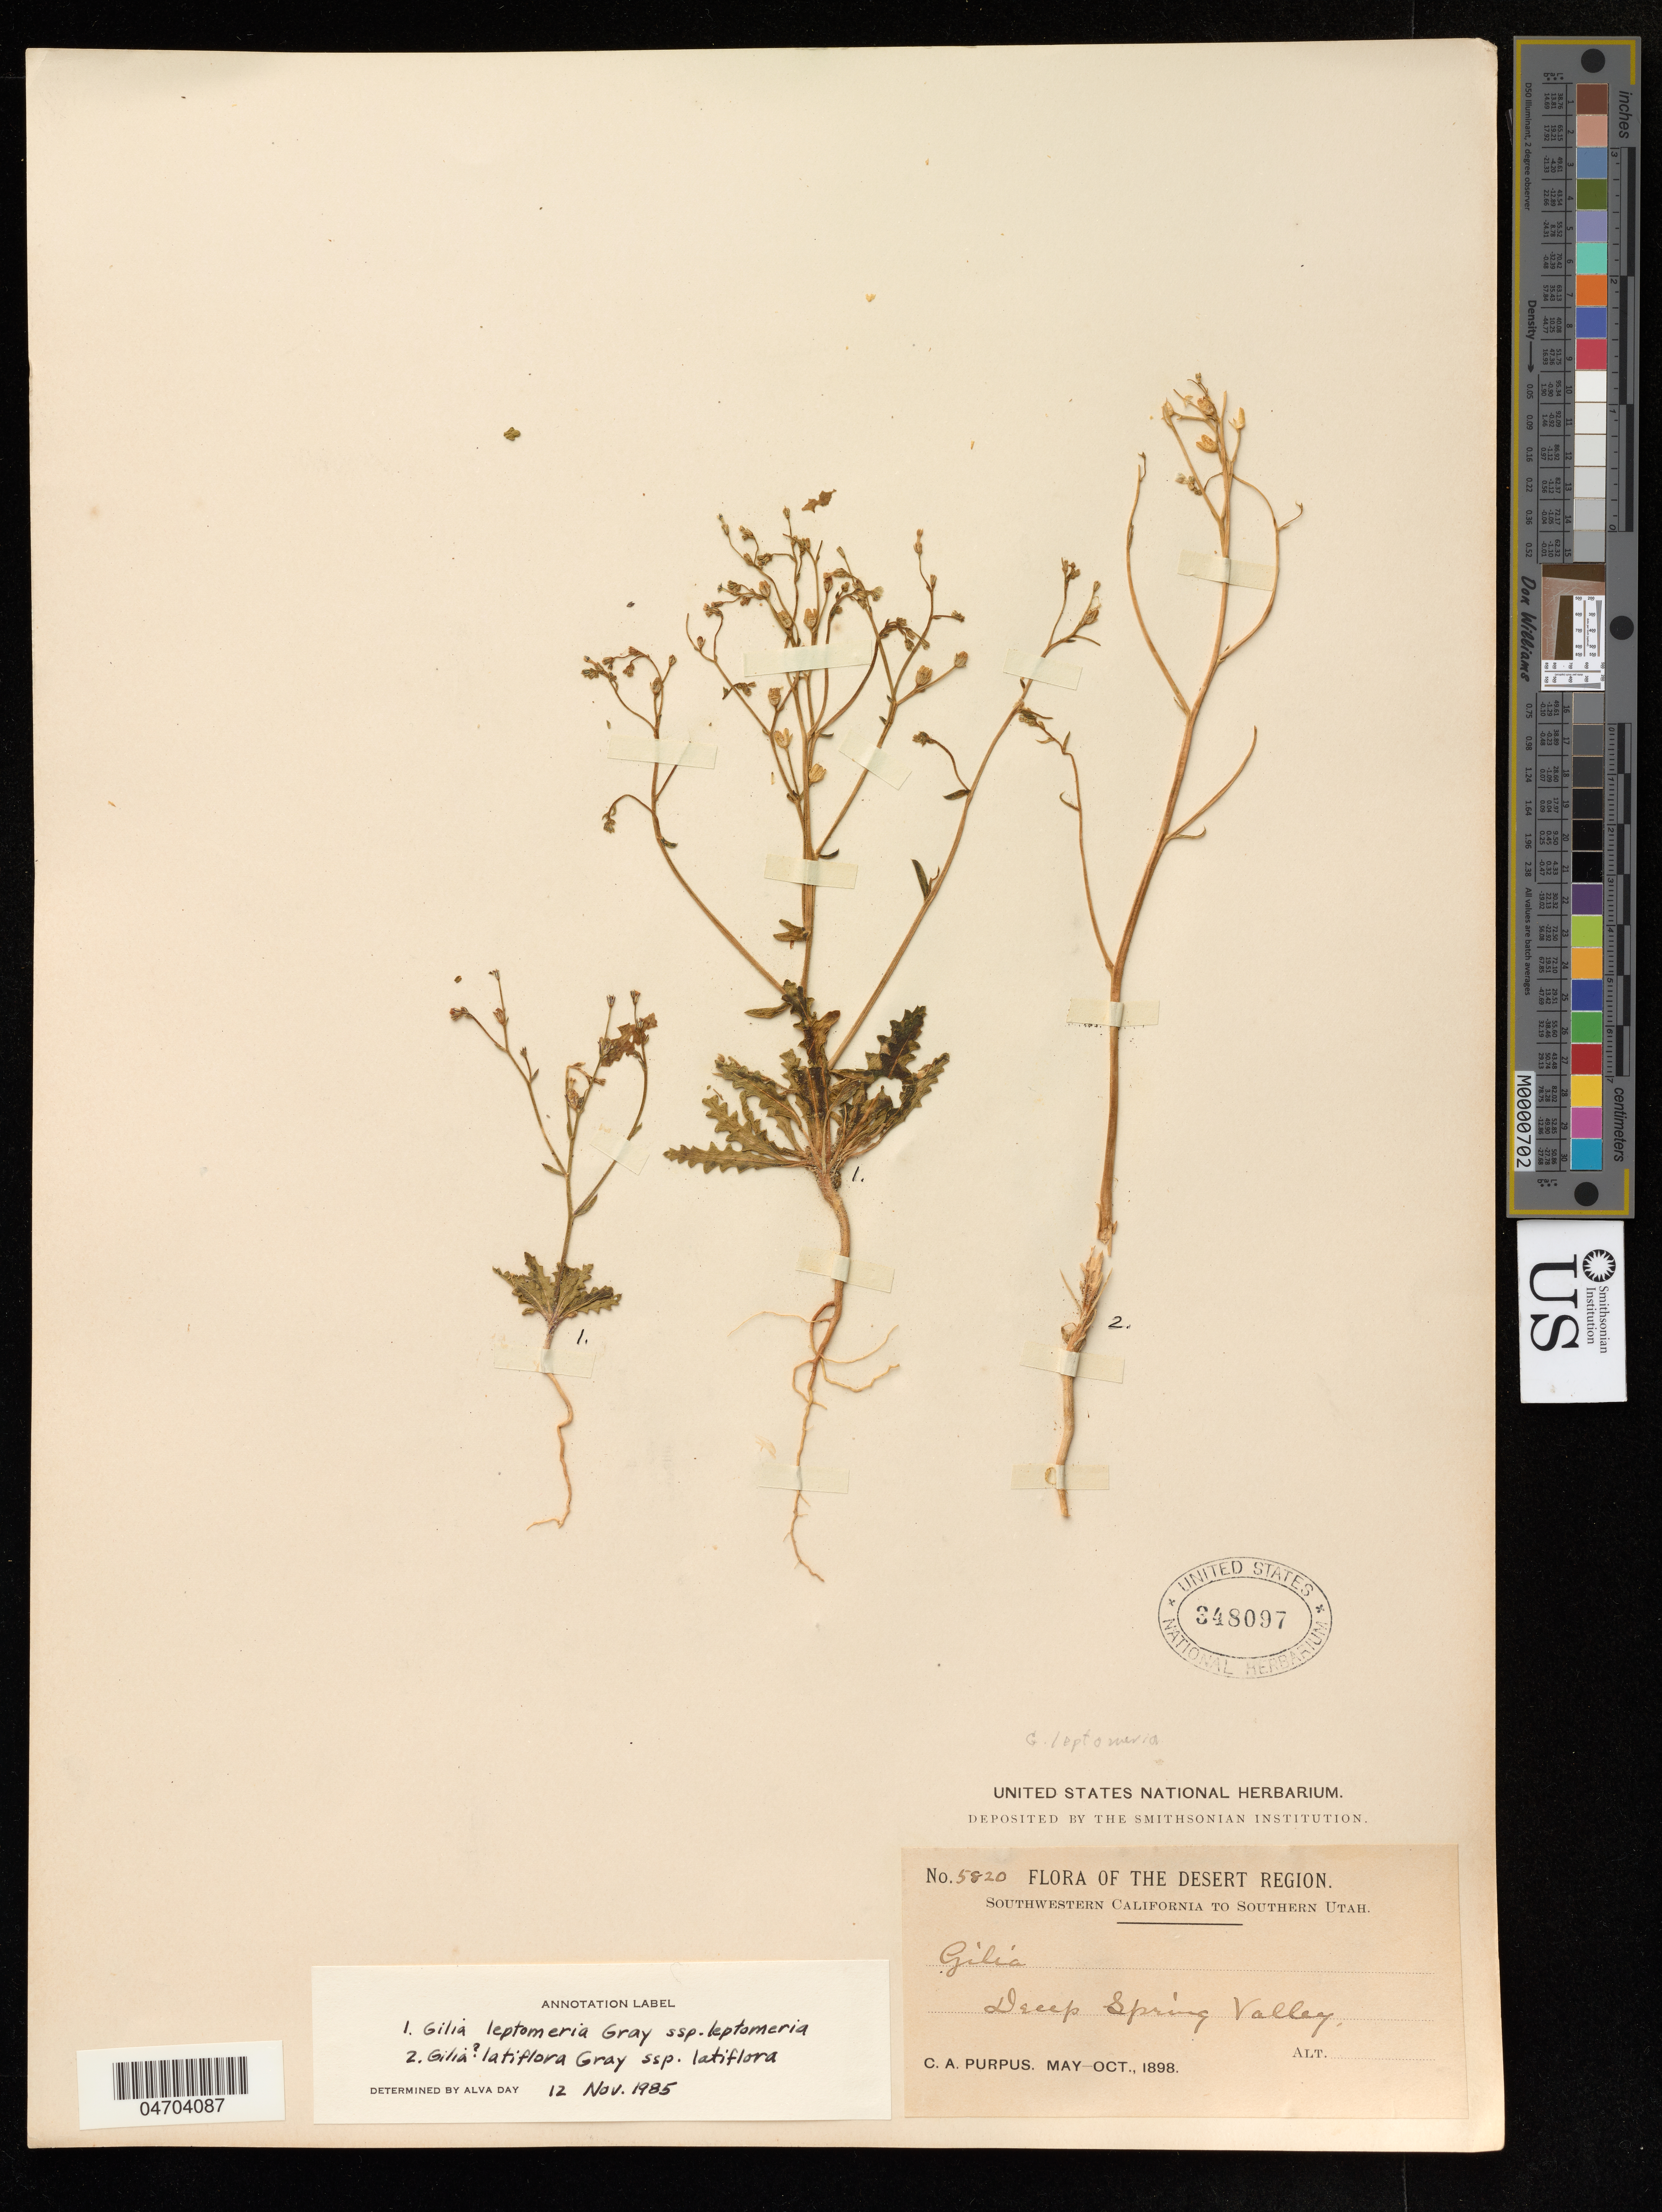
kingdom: Plantae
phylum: Tracheophyta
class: Magnoliopsida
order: Ericales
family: Polemoniaceae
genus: Aliciella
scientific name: Aliciella leptomeria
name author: (A. Gray) J.M. Porter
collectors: C. Purpus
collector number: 5820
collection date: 1898-05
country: United States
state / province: California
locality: To Southern Utah, Deep Spring Valley.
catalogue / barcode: US 348097